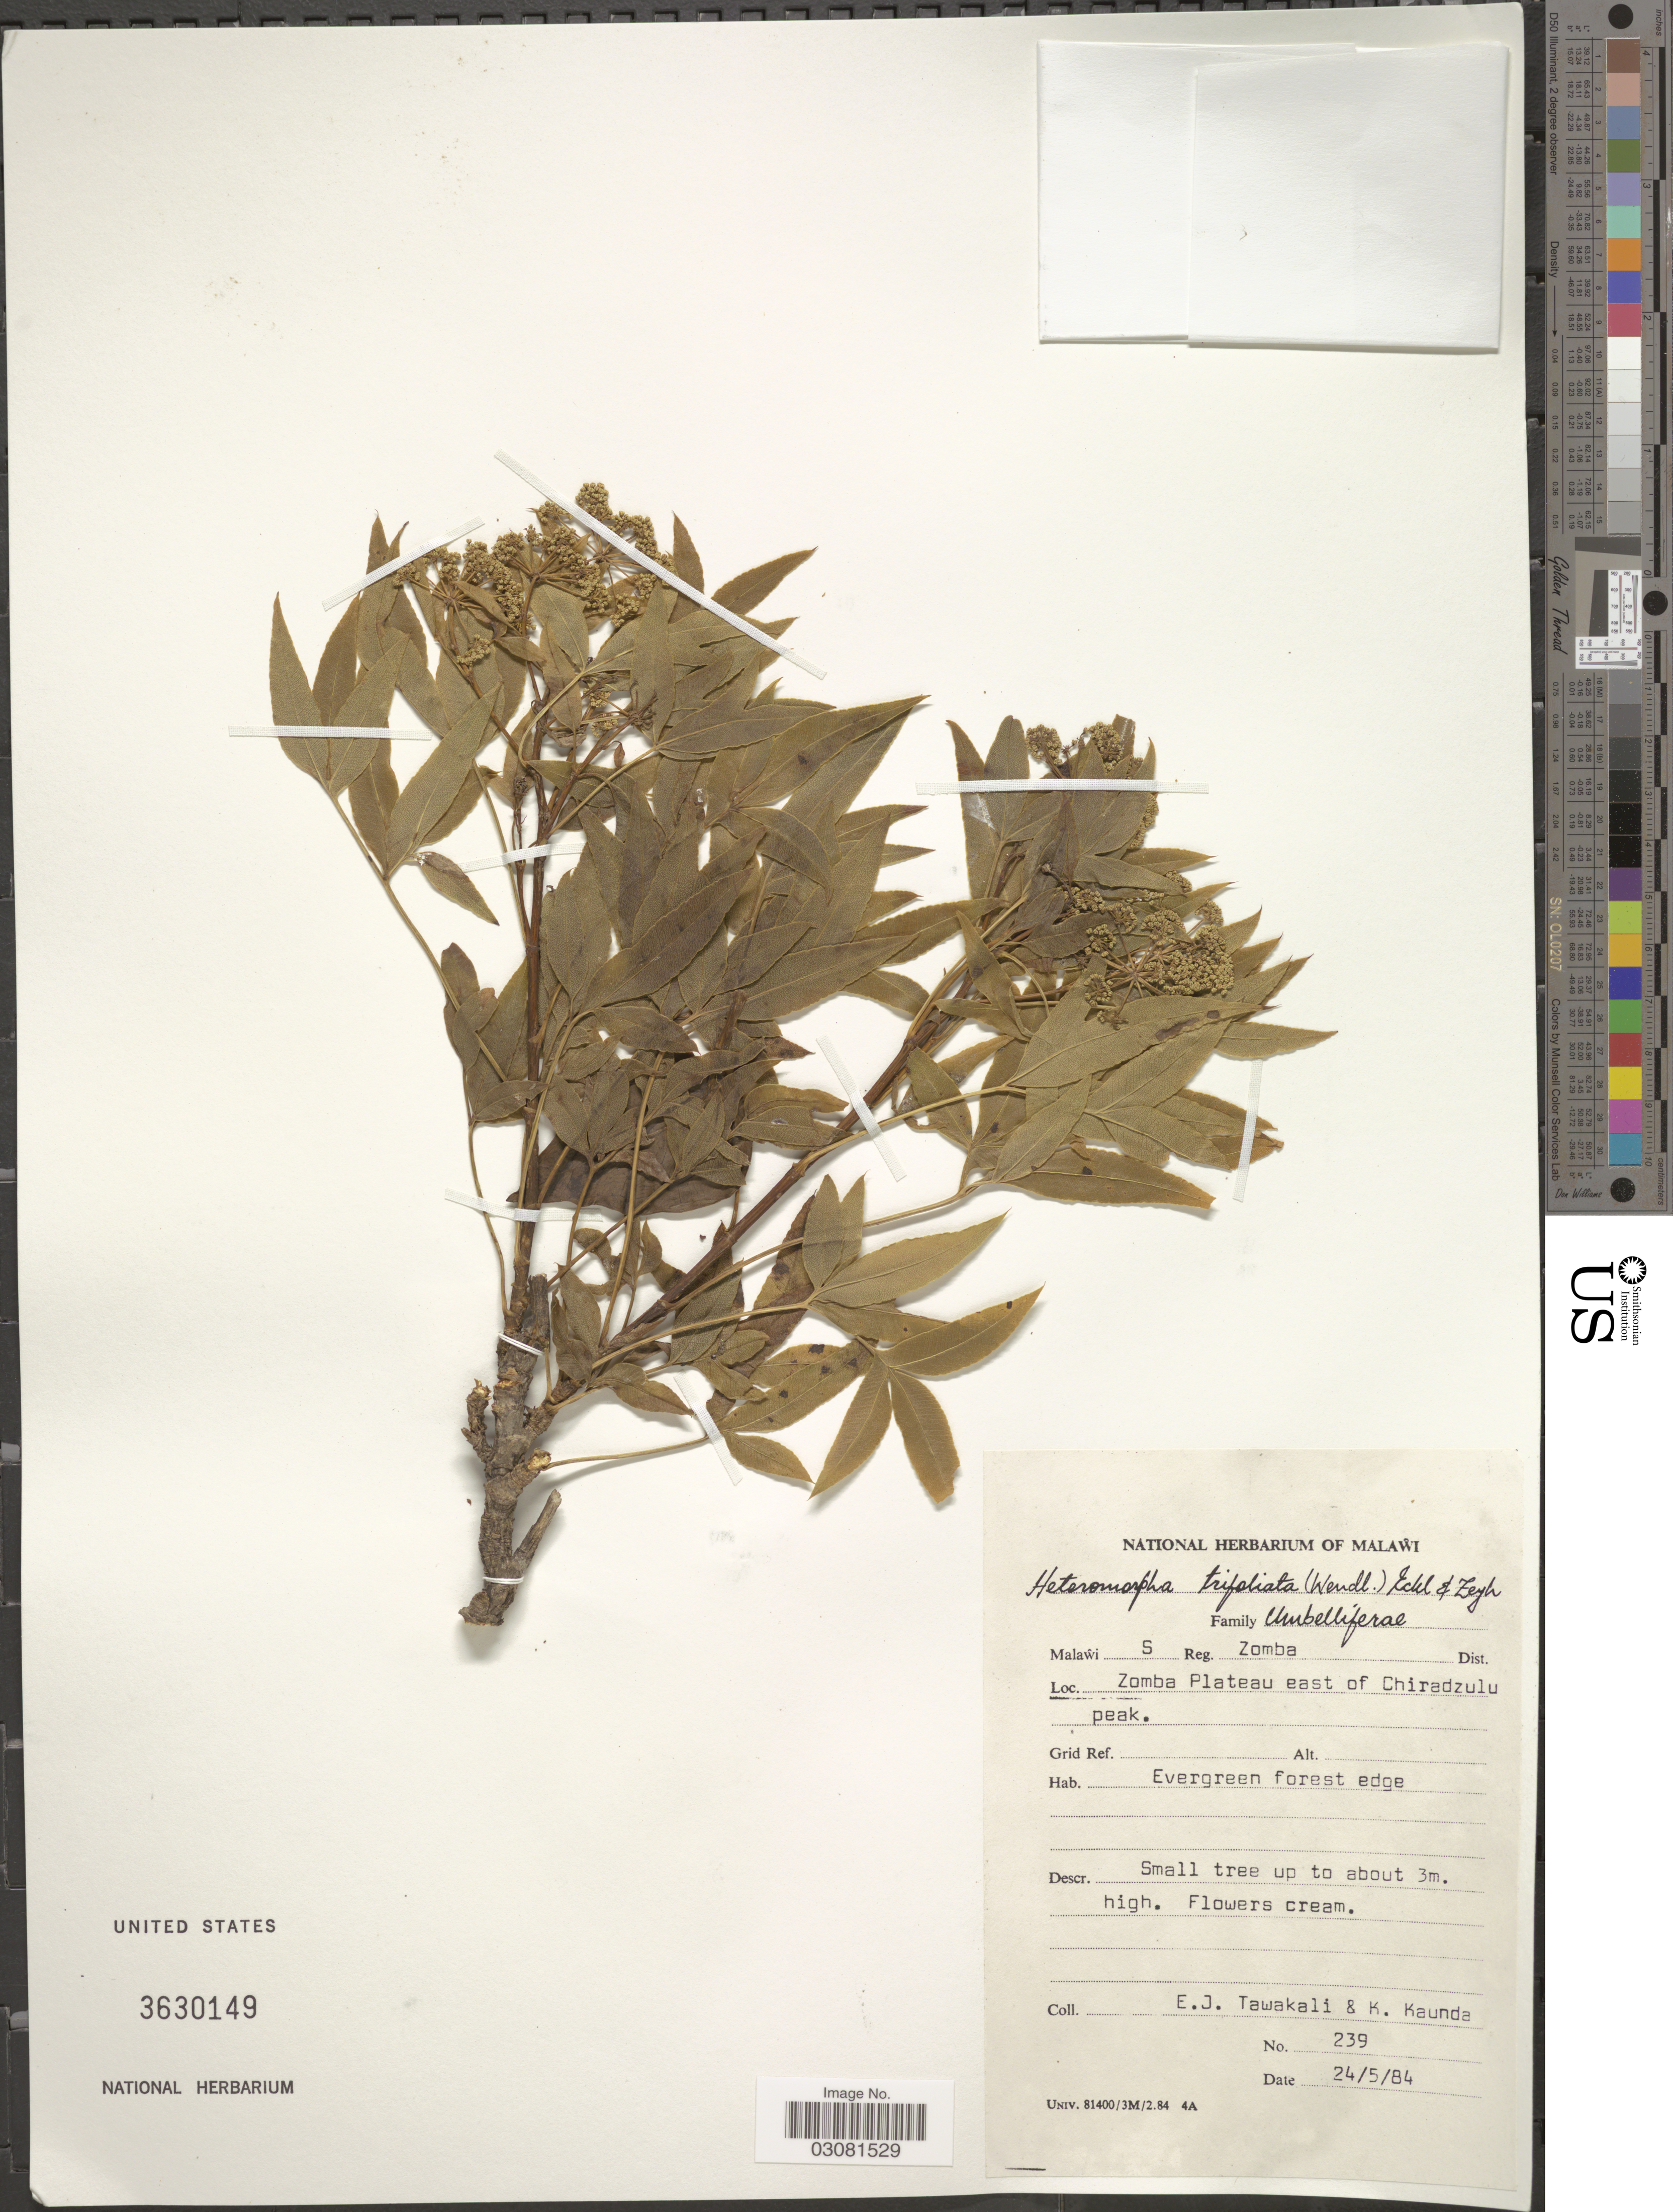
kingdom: Plantae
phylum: Tracheophyta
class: Magnoliopsida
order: Apiales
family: Apiaceae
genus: Heteromorpha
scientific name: Heteromorpha trifoliata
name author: (H.L. Wendl. & Bartl.) Eckl. & Zeyh.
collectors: E. Tawakali & K. Kaunda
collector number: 239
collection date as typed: Transcribed d/m/y: 24/5/84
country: Malawi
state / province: Southern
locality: Malawi S Reg. Zomba Dist., Zomba Plateau east of Chiradzulu peak.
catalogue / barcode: US 3630149